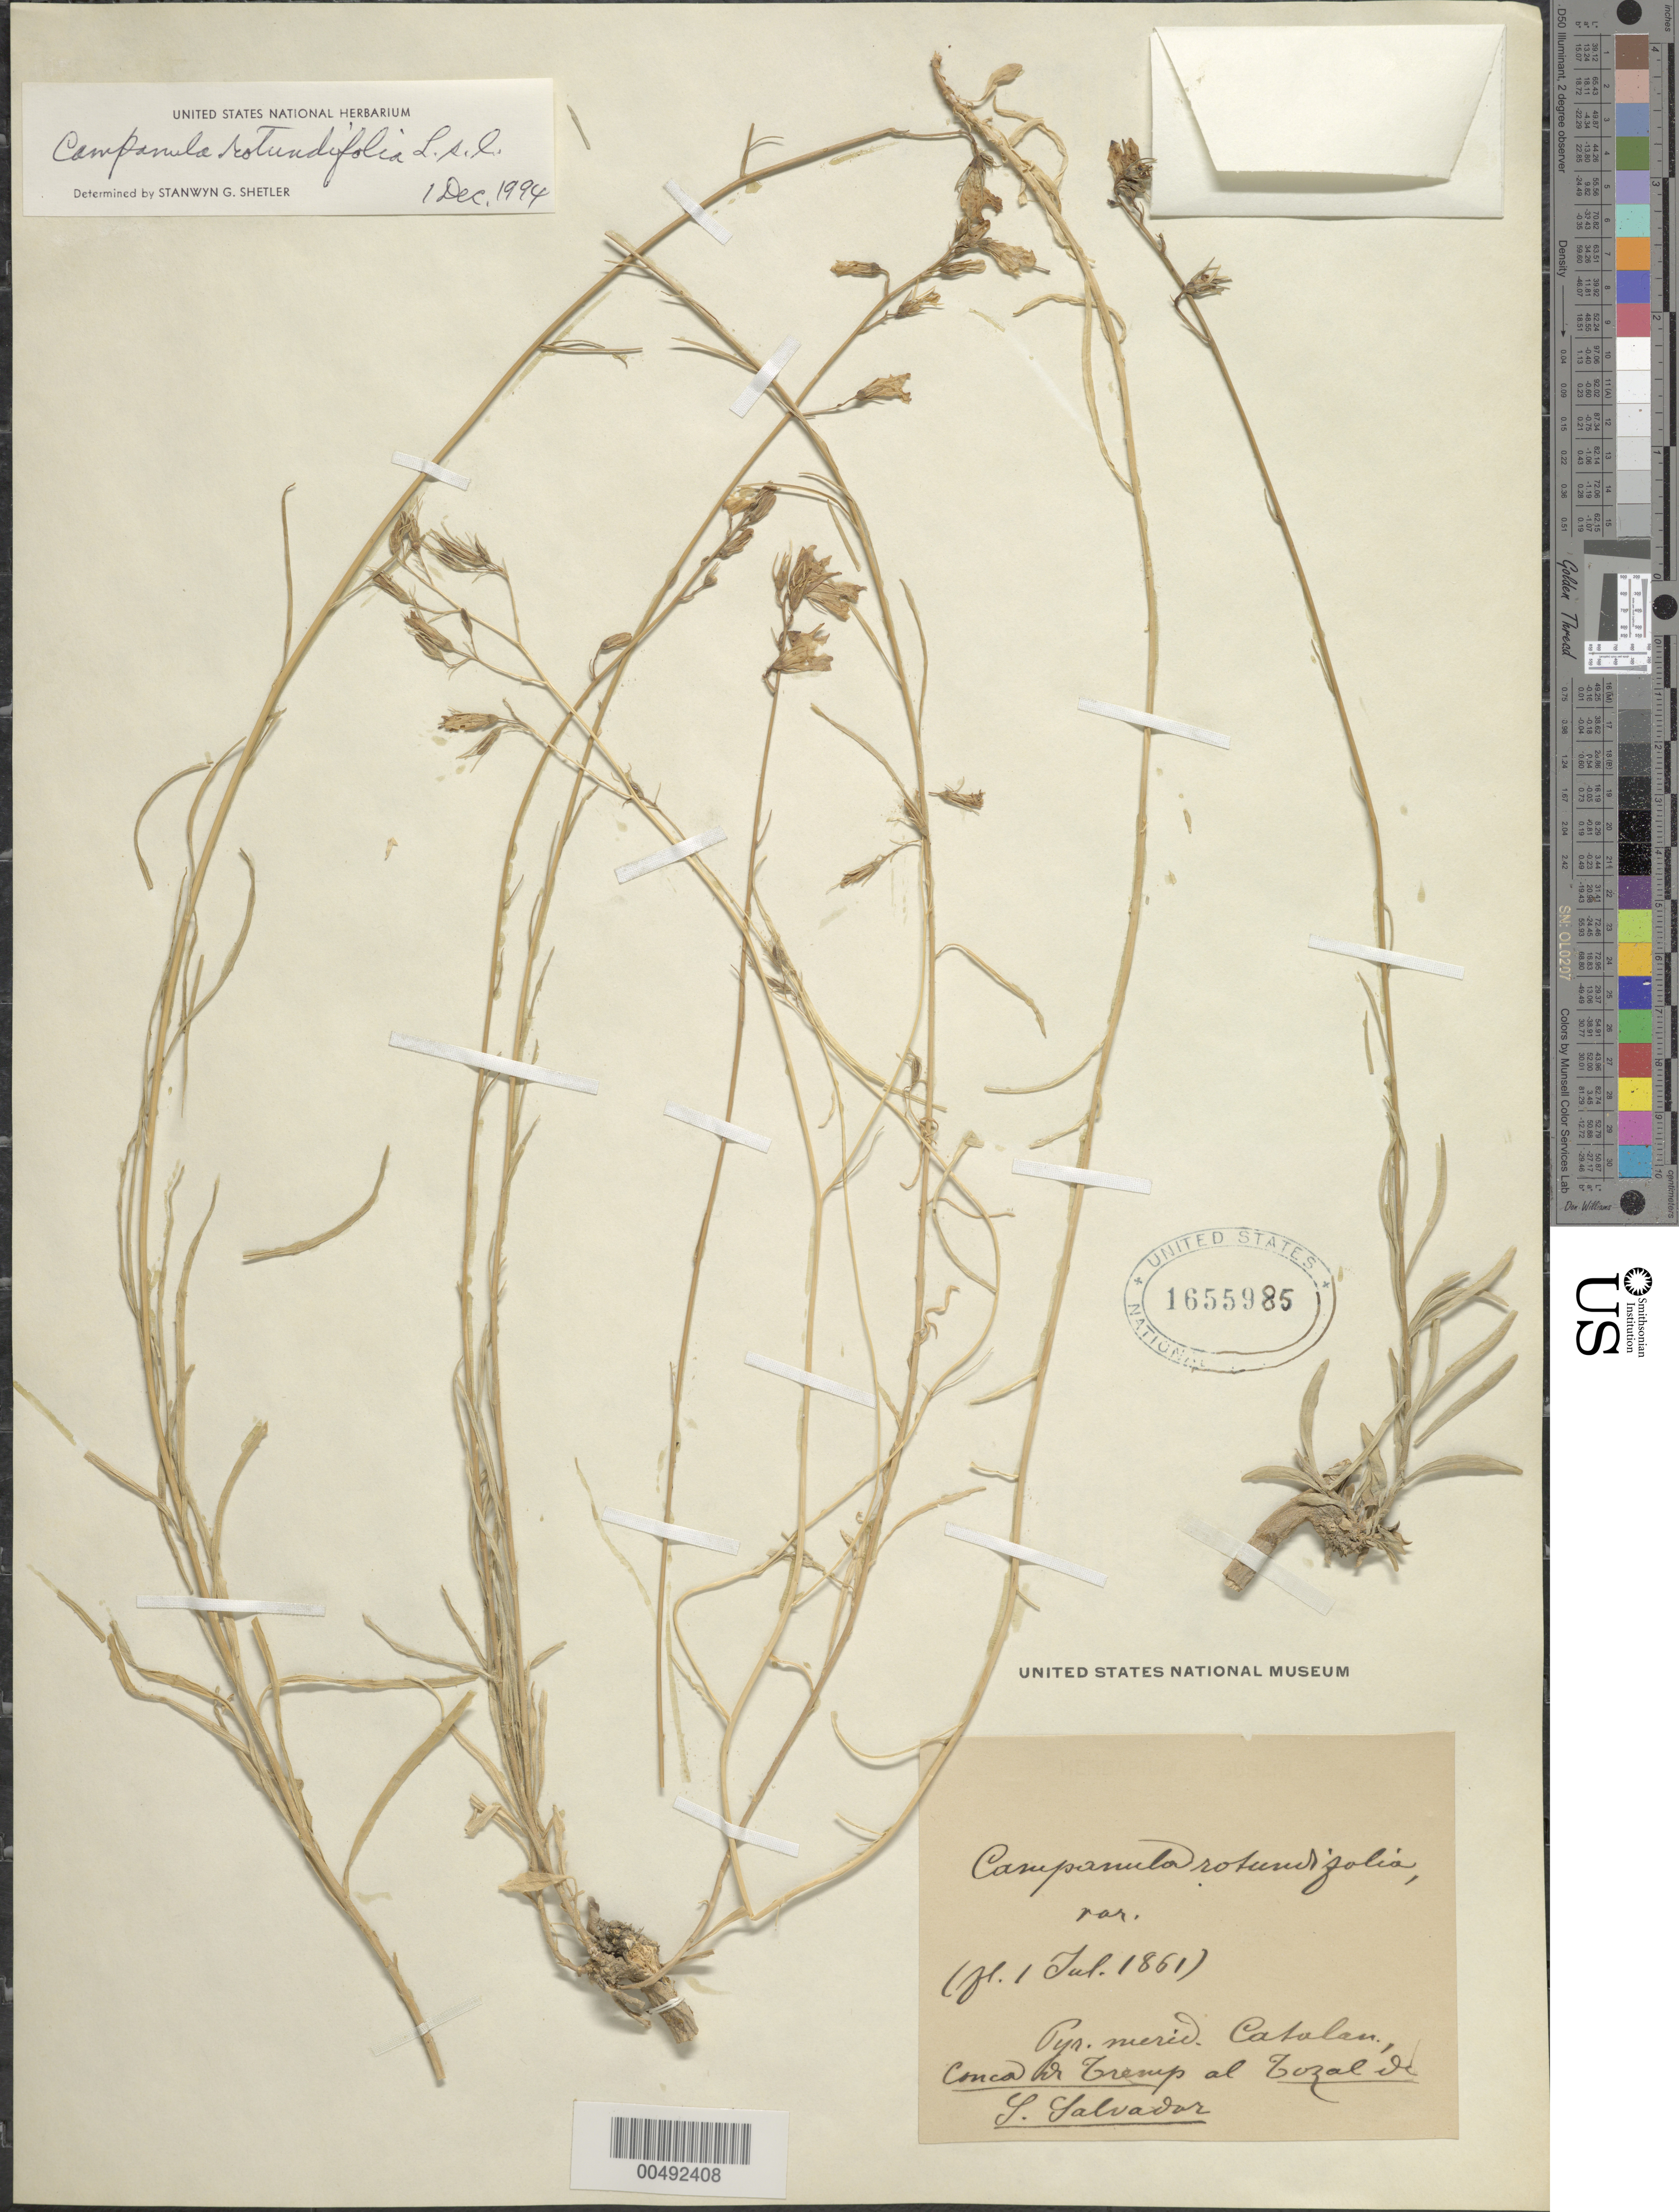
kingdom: Plantae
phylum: Tracheophyta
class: Magnoliopsida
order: Asterales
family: Campanulaceae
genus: Campanula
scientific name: Campanula rotundifolia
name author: L.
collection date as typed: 01 Jul 1861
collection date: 1861-07-01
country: Spain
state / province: Catalunya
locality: Pyr. merid. [S. Pyrenees], Catalan. [Catalonia], Conca de Tremp al Tozal de S. Salvador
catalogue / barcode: US 1655985